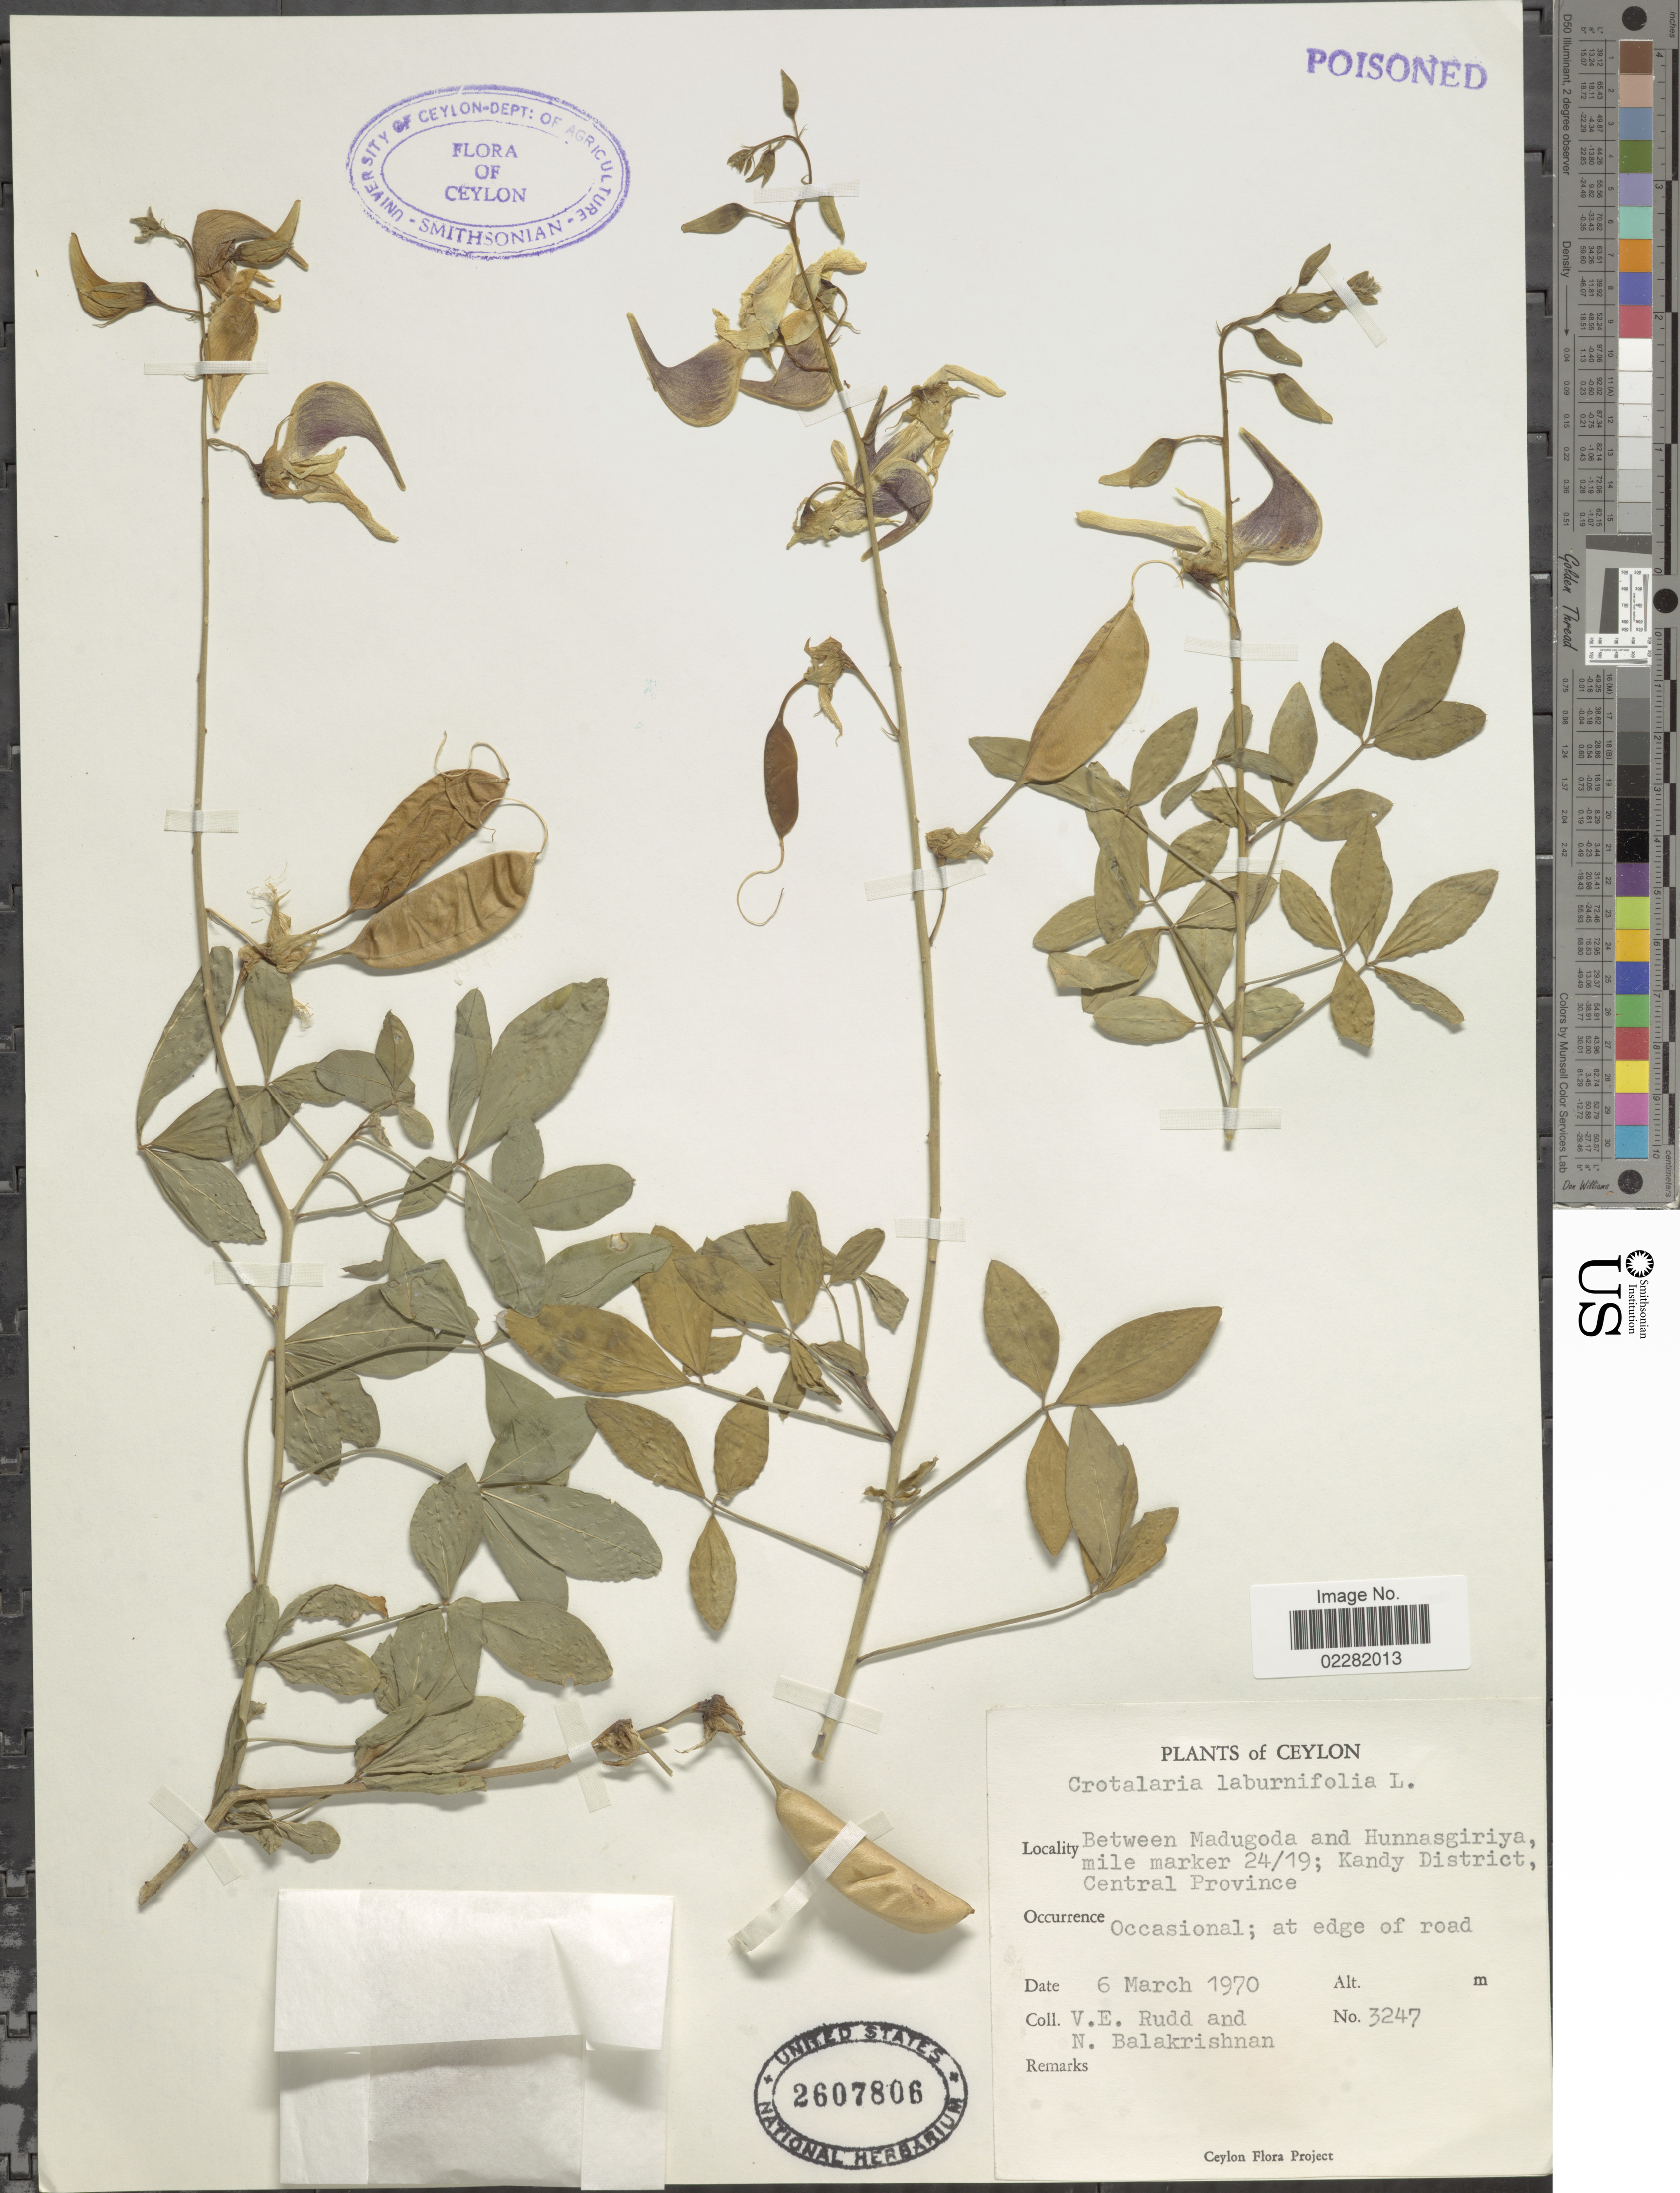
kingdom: Plantae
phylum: Tracheophyta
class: Magnoliopsida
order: Fabales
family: Fabaceae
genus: Crotalaria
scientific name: Crotalaria laburnifolia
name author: L.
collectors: V. E. Rudd & N. Balakrishnan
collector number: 3247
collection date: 1970-03-06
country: Sri Lanka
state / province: Central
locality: Ceylon, Between Madugoad and Hunnasgiriya mile marker 24/19 ; Kandy District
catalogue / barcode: US 2607806